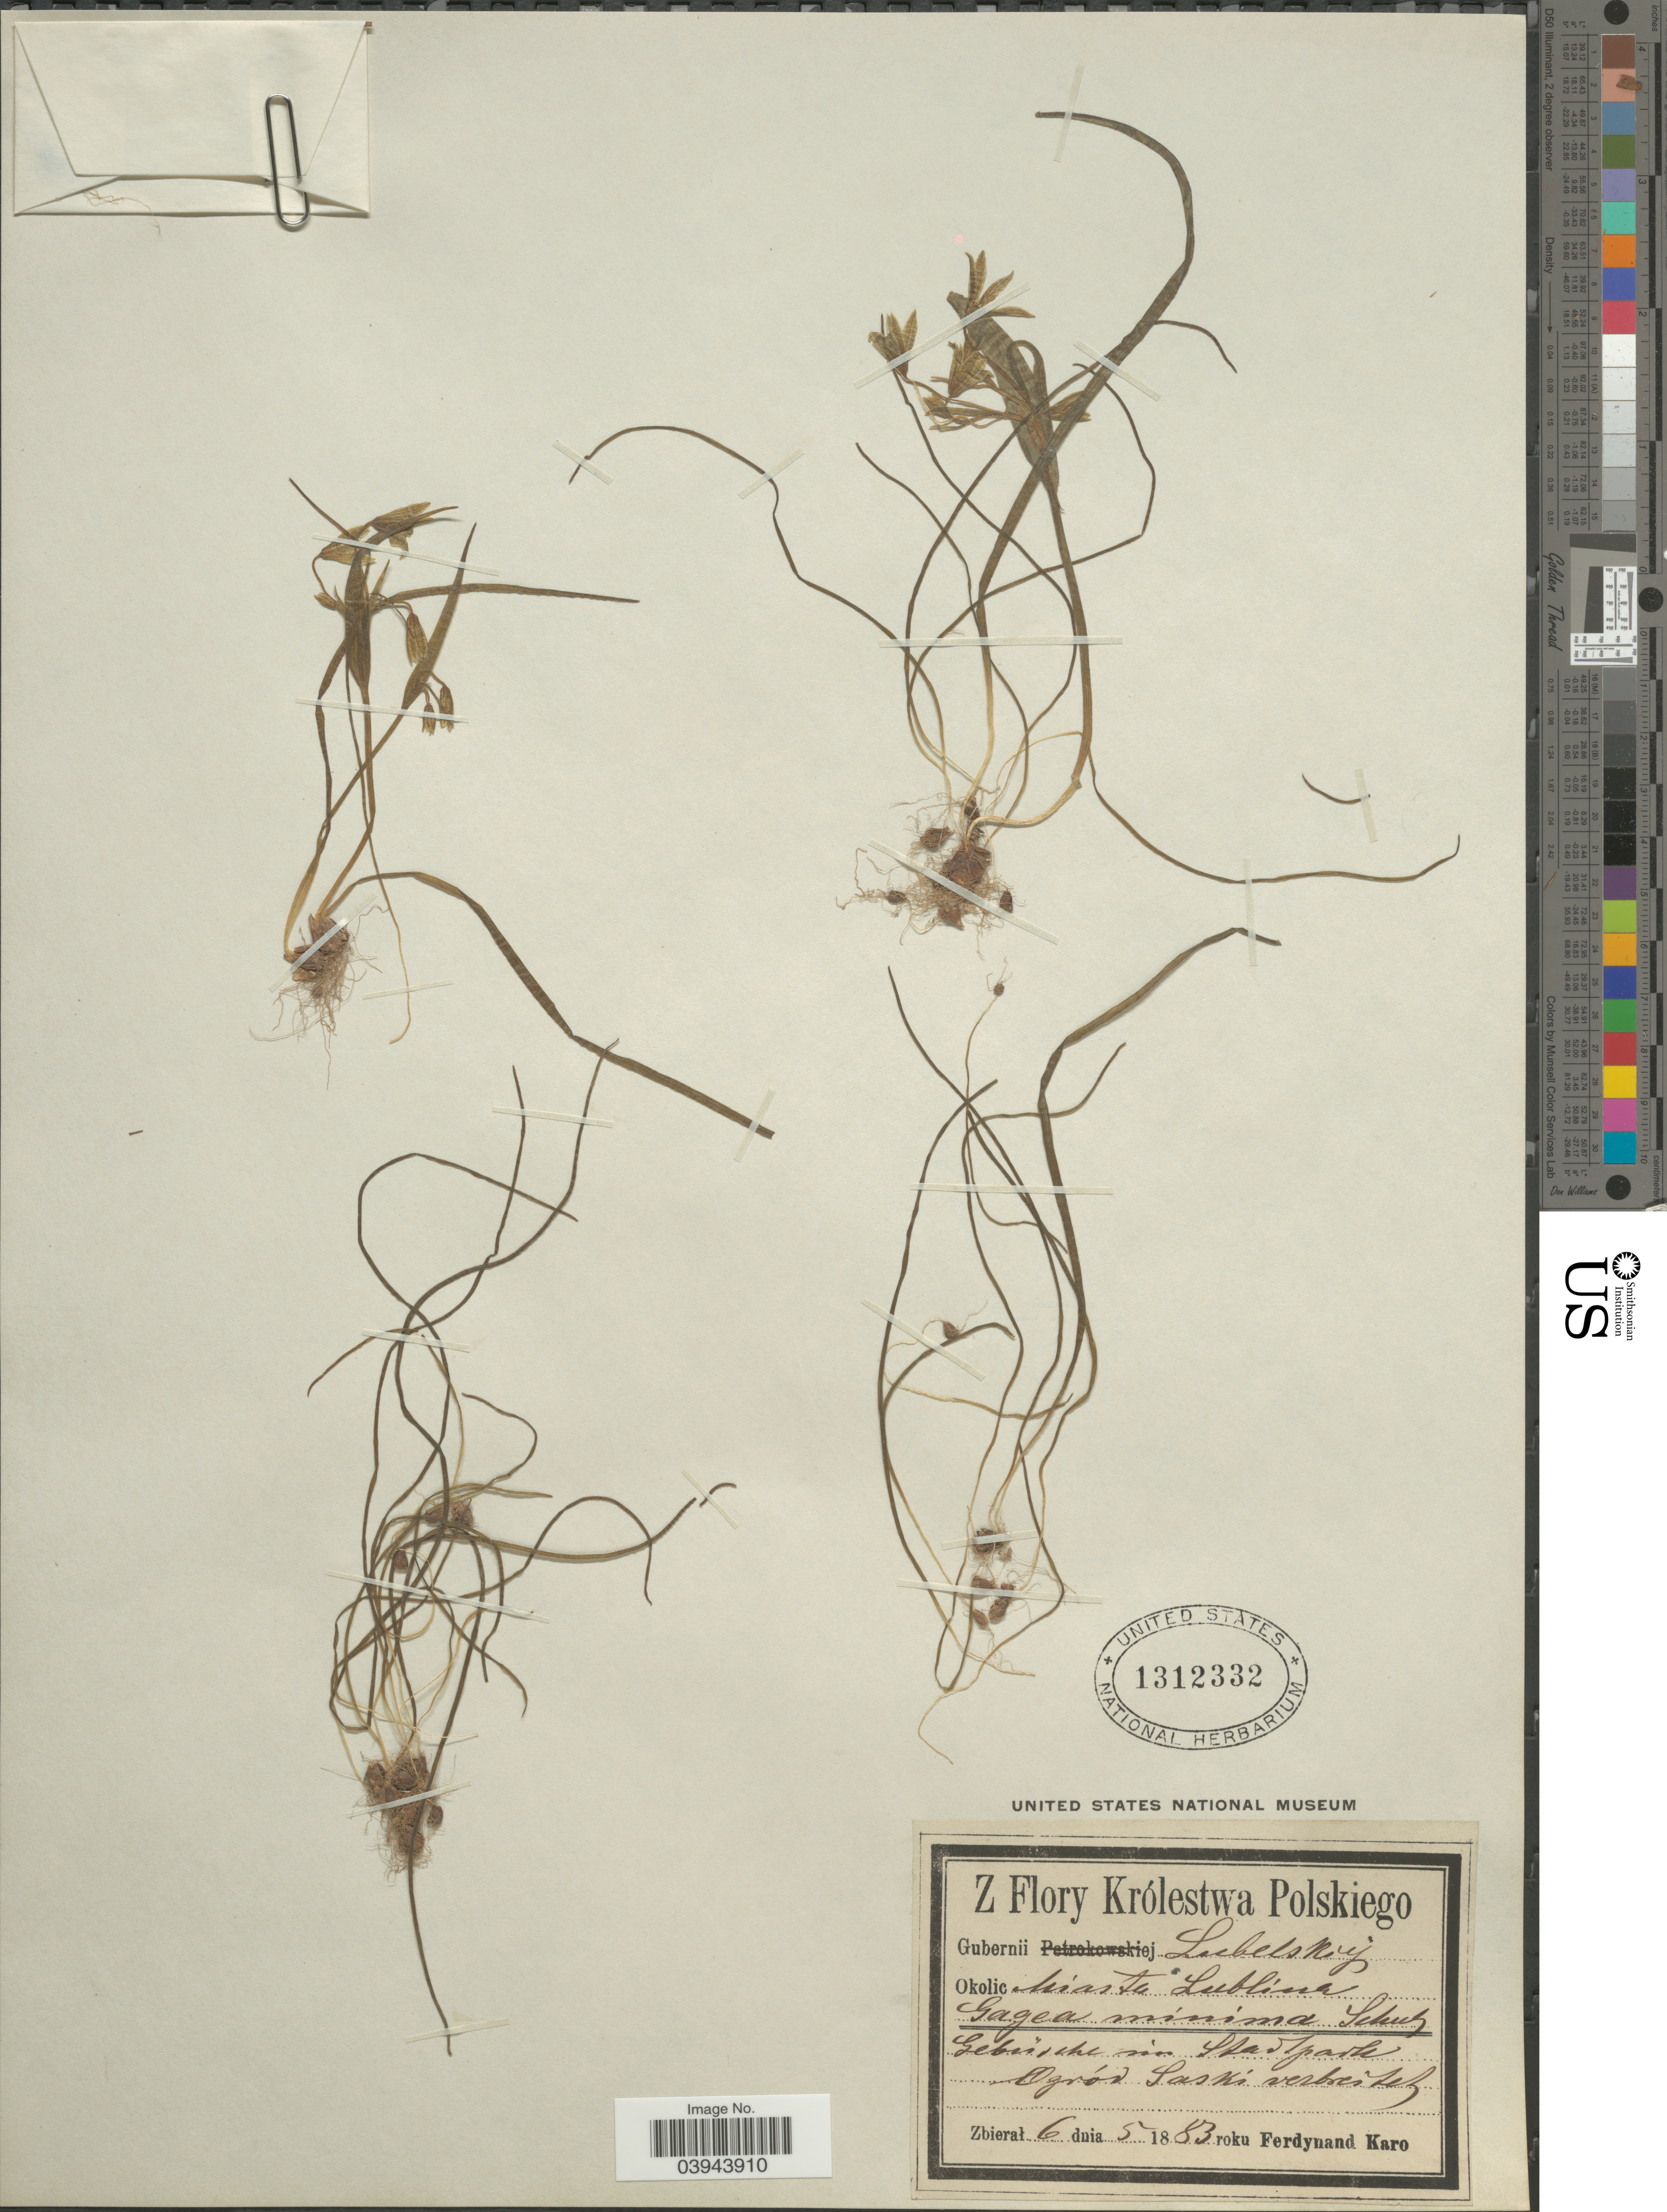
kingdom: Plantae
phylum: Tracheophyta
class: Liliopsida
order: Liliales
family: Liliaceae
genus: Gagea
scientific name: Gagea minima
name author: (L.) Ker Gawl.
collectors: F. Karo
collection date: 1883-05-06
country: Poland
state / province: Lubelskie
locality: Gubernii Lubelsky. Okolic Miasta Lublina. Gebüsche im Stadspark. Ogród Saskí verbreitez.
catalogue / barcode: US 1312332